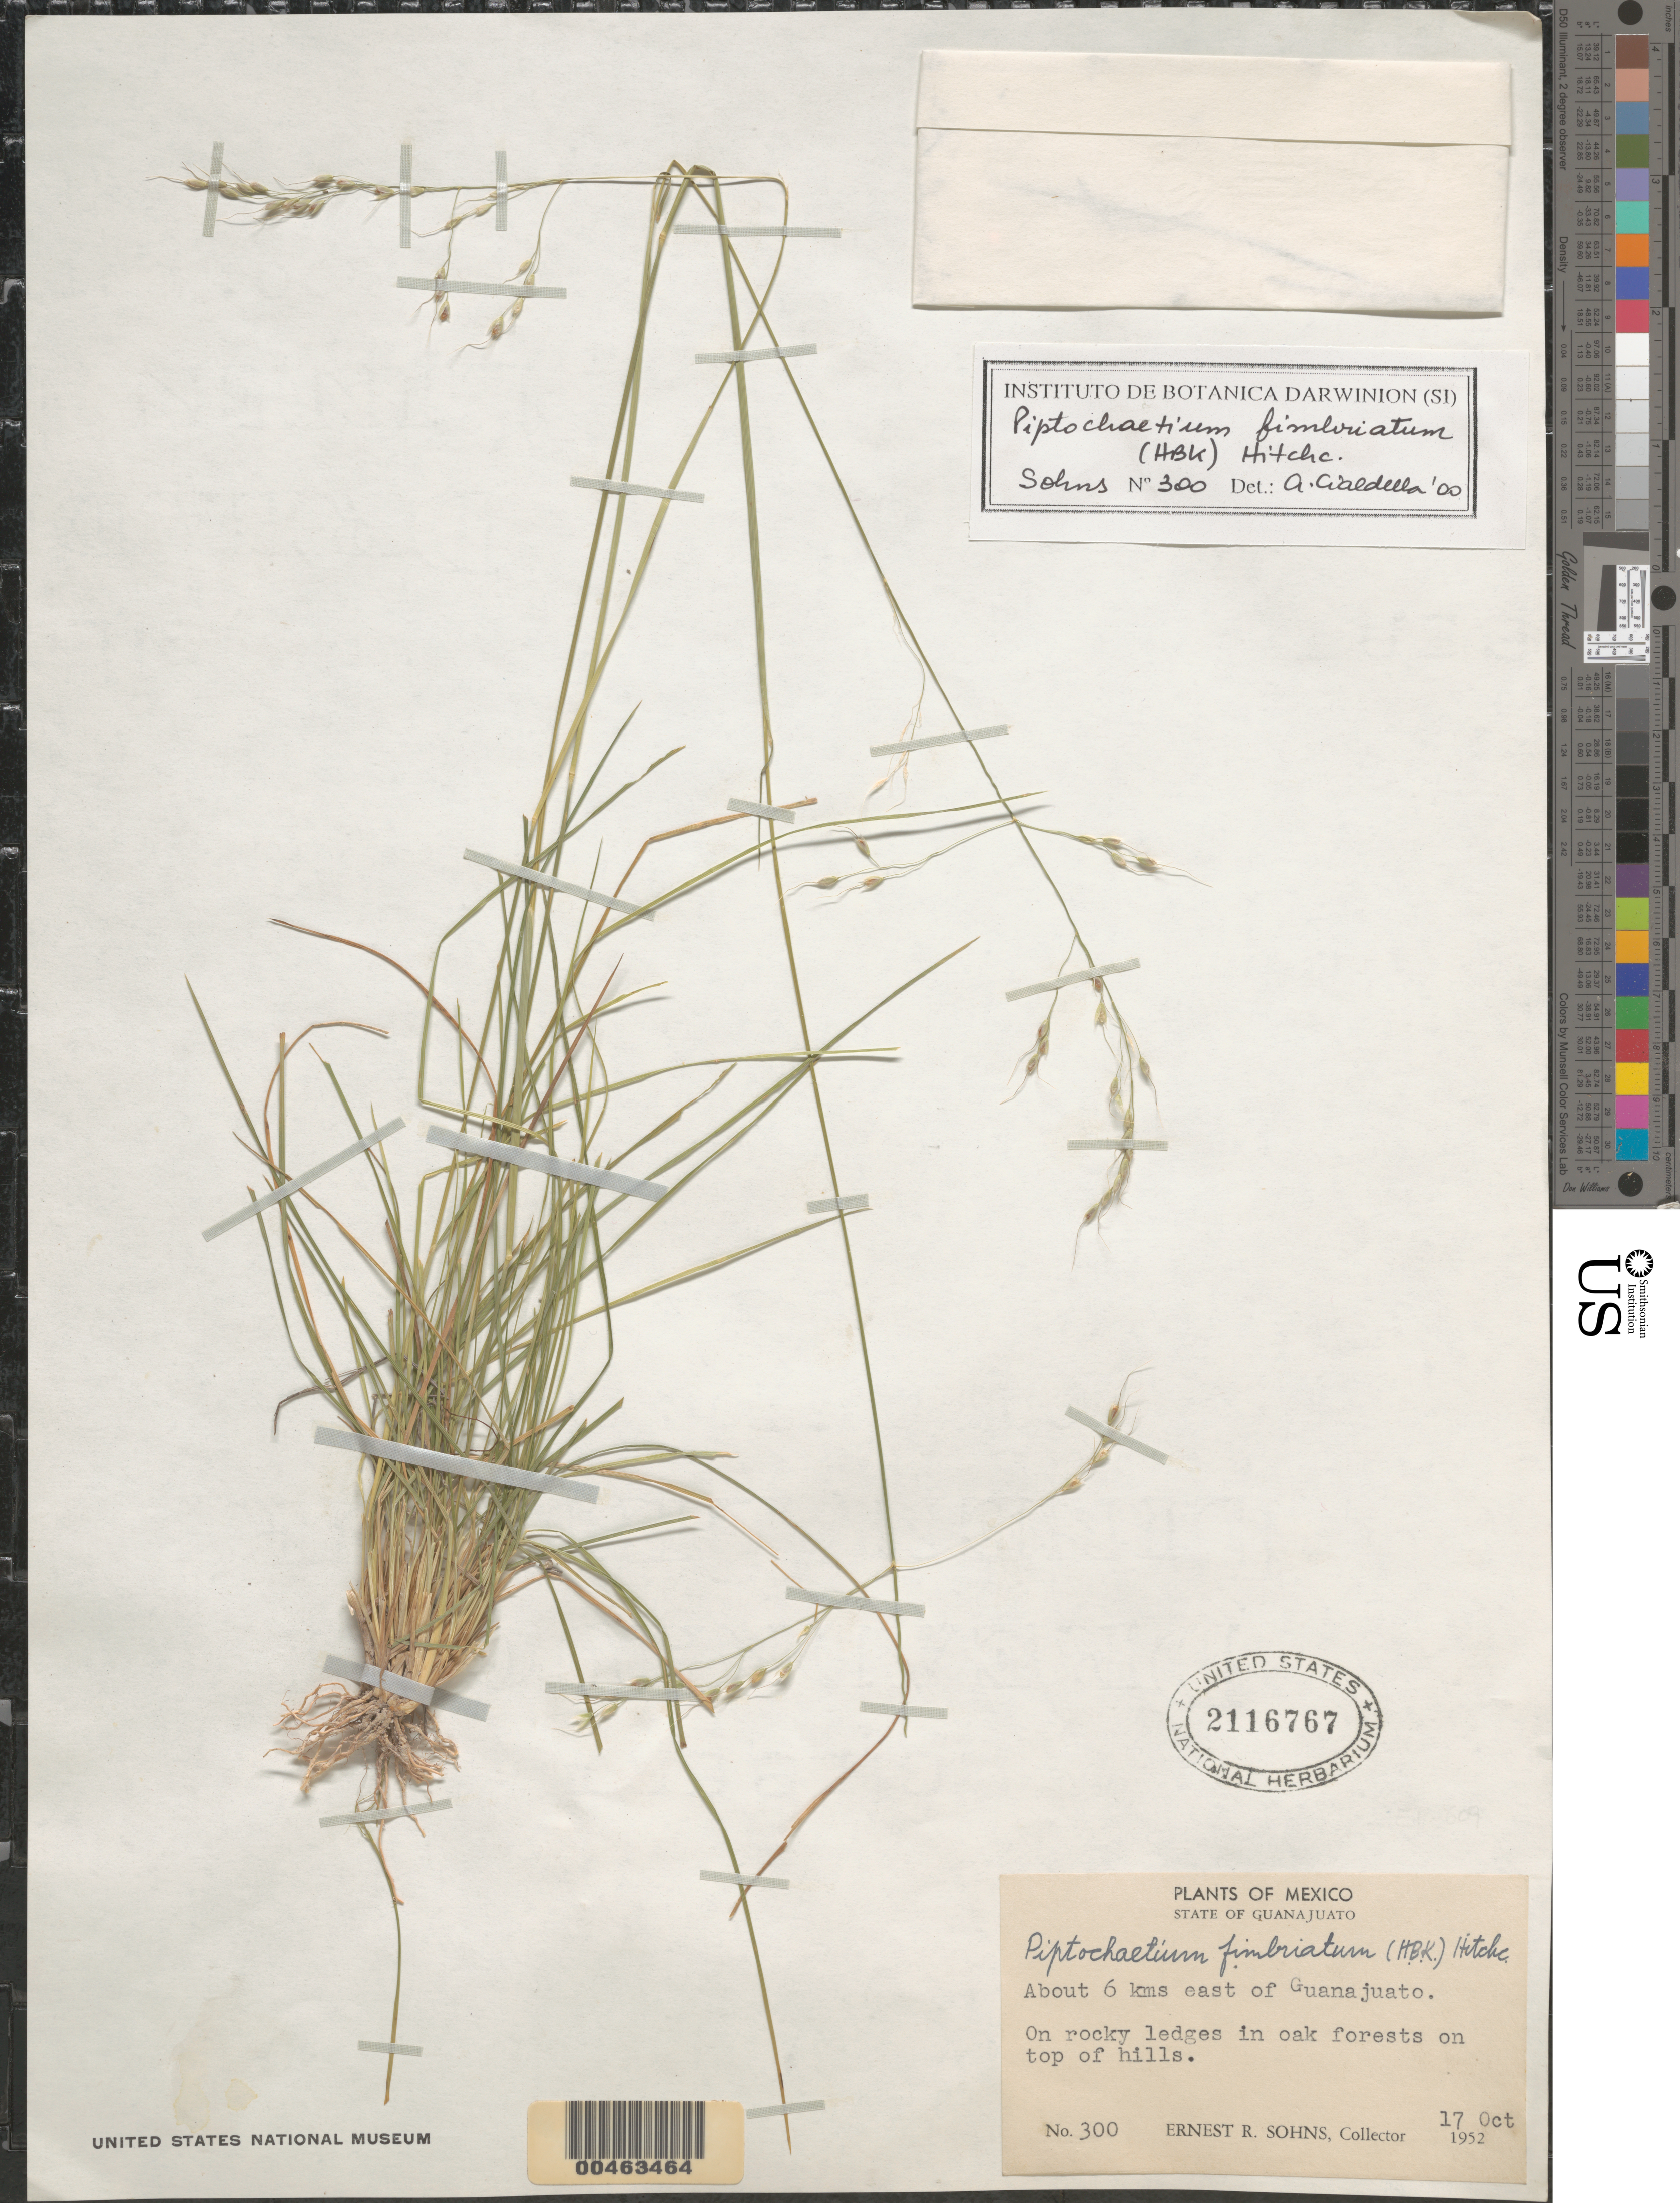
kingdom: Plantae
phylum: Tracheophyta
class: Liliopsida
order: Poales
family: Poaceae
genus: Piptochaetium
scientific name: Piptochaetium fimbriatum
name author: (Kunth) Hitchc.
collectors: E. R. Sohns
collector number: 300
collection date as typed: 17 Oct 1952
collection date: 1952-10-17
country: Mexico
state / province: Guanajuato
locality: About 6 km E of Guanajuato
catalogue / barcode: US 2116767